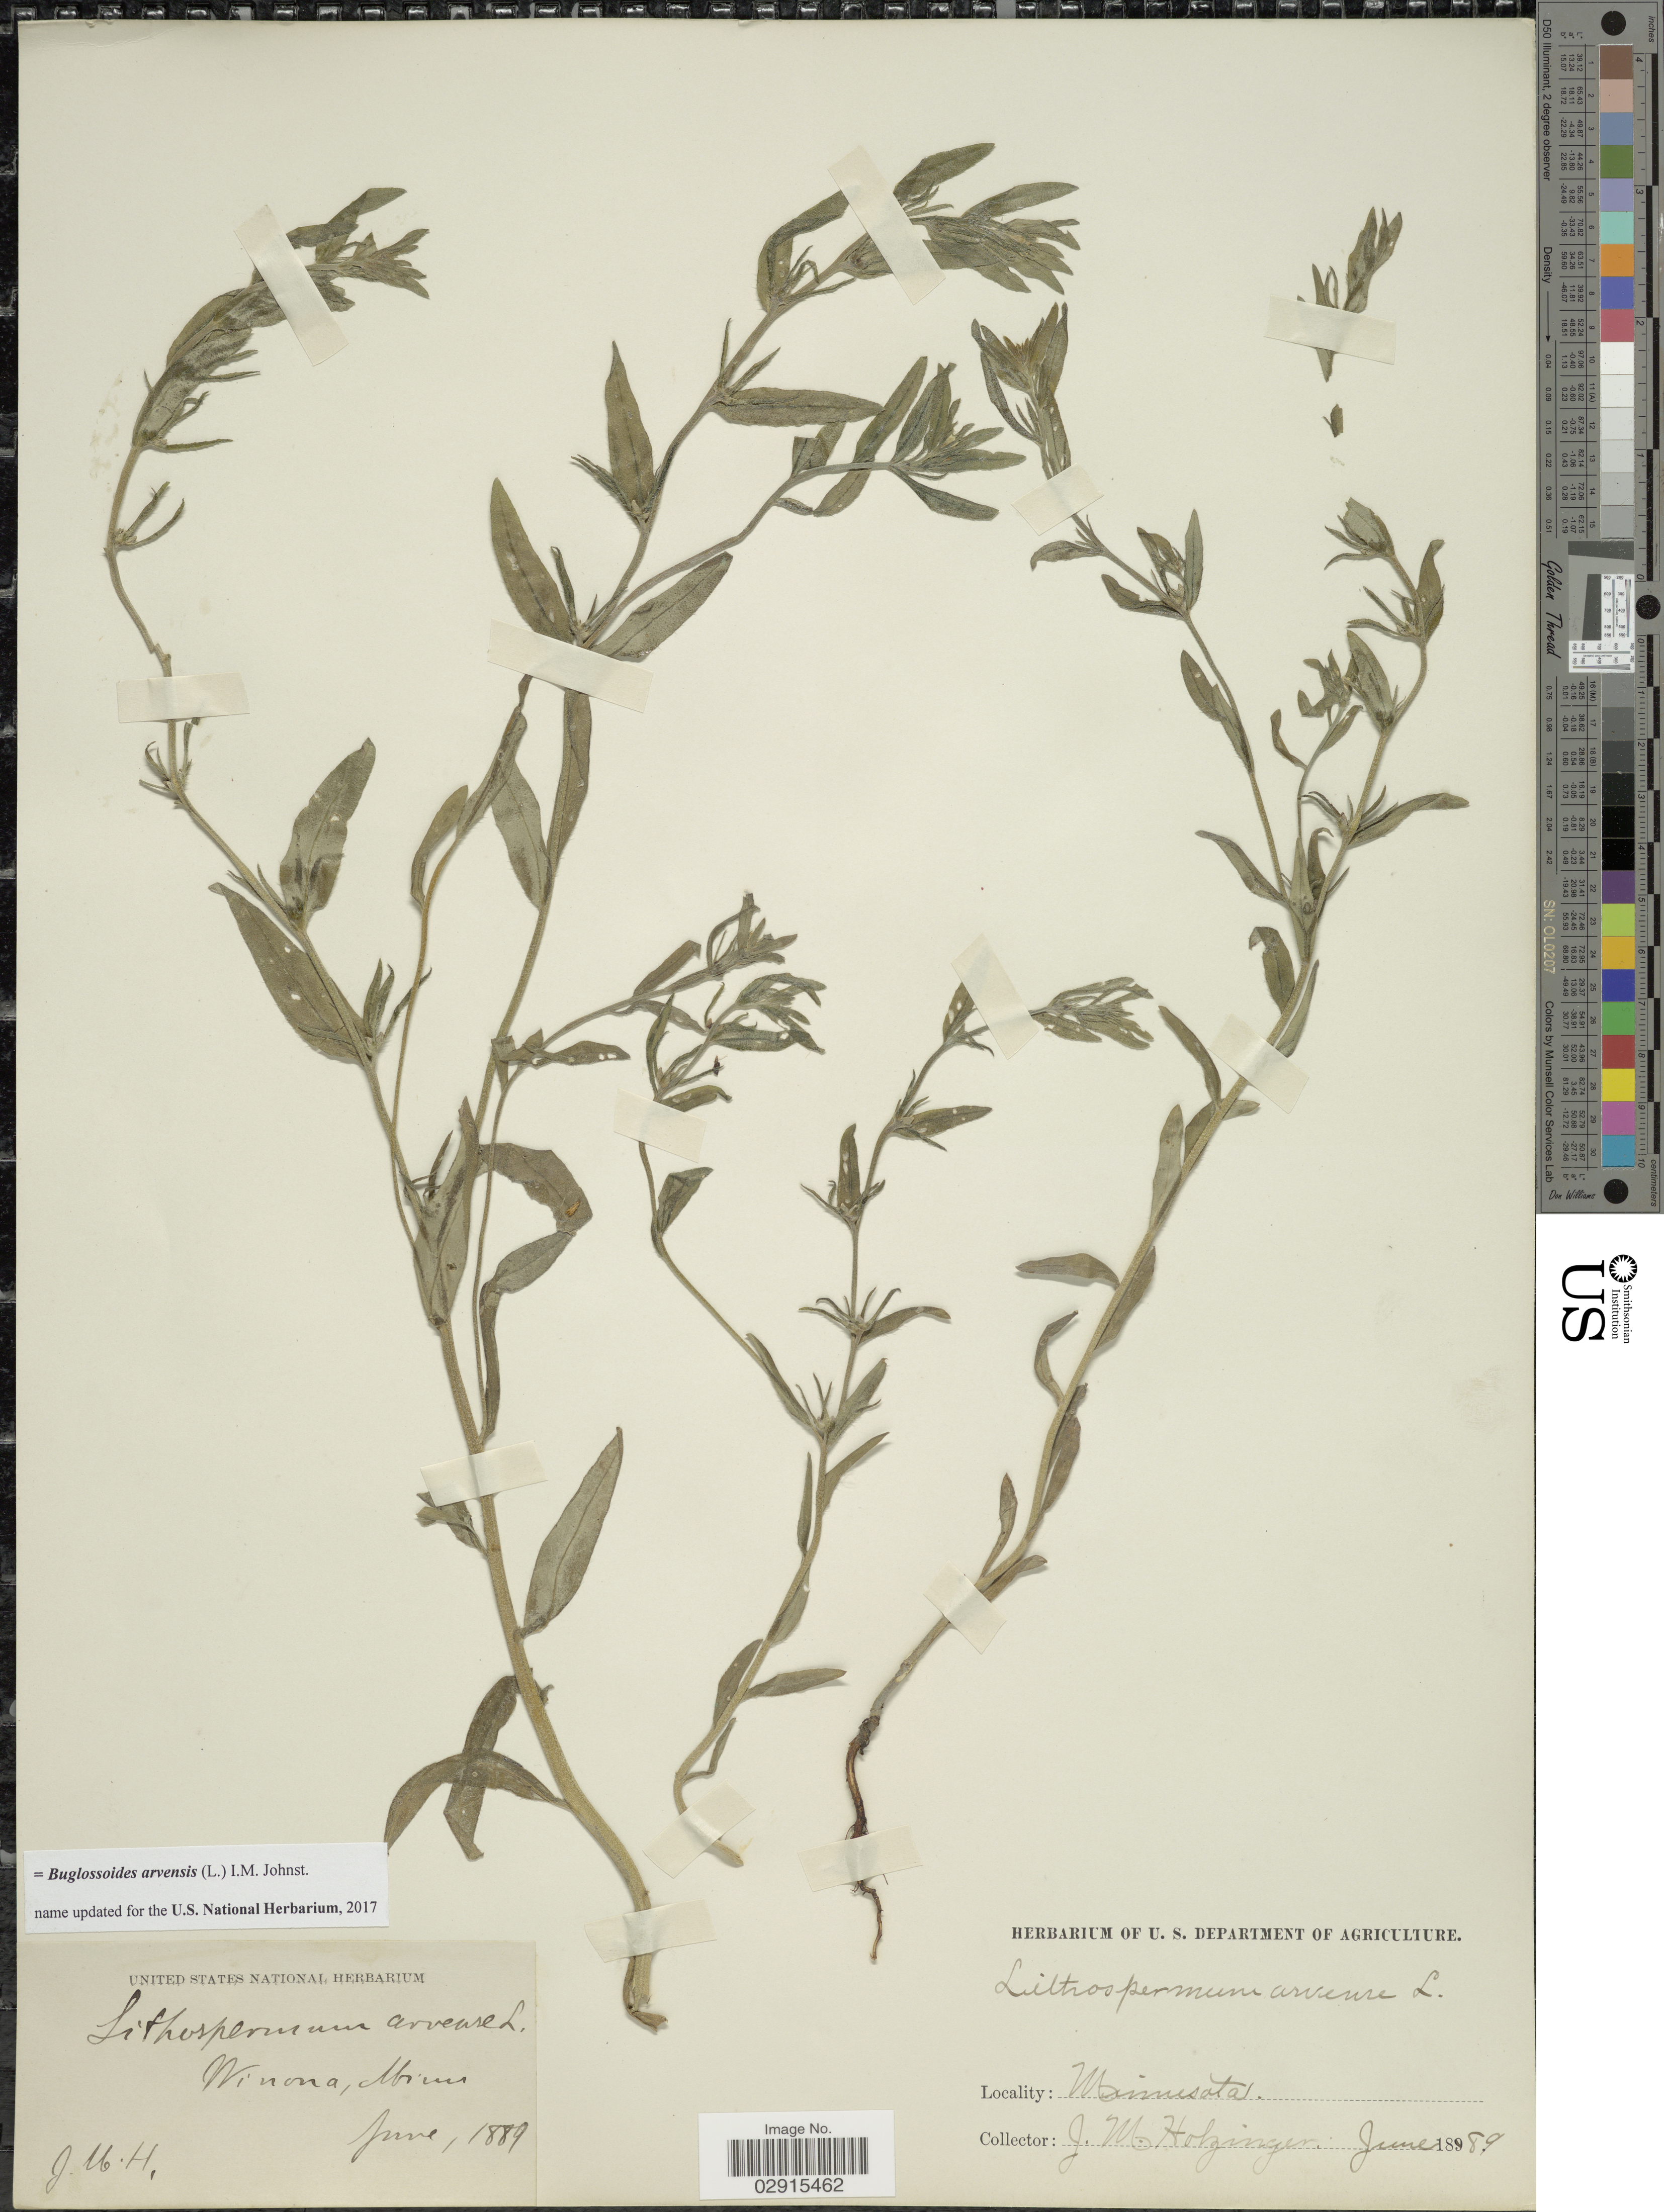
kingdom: Plantae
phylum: Tracheophyta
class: Magnoliopsida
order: Boraginales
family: Boraginaceae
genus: Buglossoides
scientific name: Buglossoides arvensis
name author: (L.) I.M. Johnst.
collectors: J. M. Holzinger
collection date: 1889-06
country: United States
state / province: Minnesota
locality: Winona.